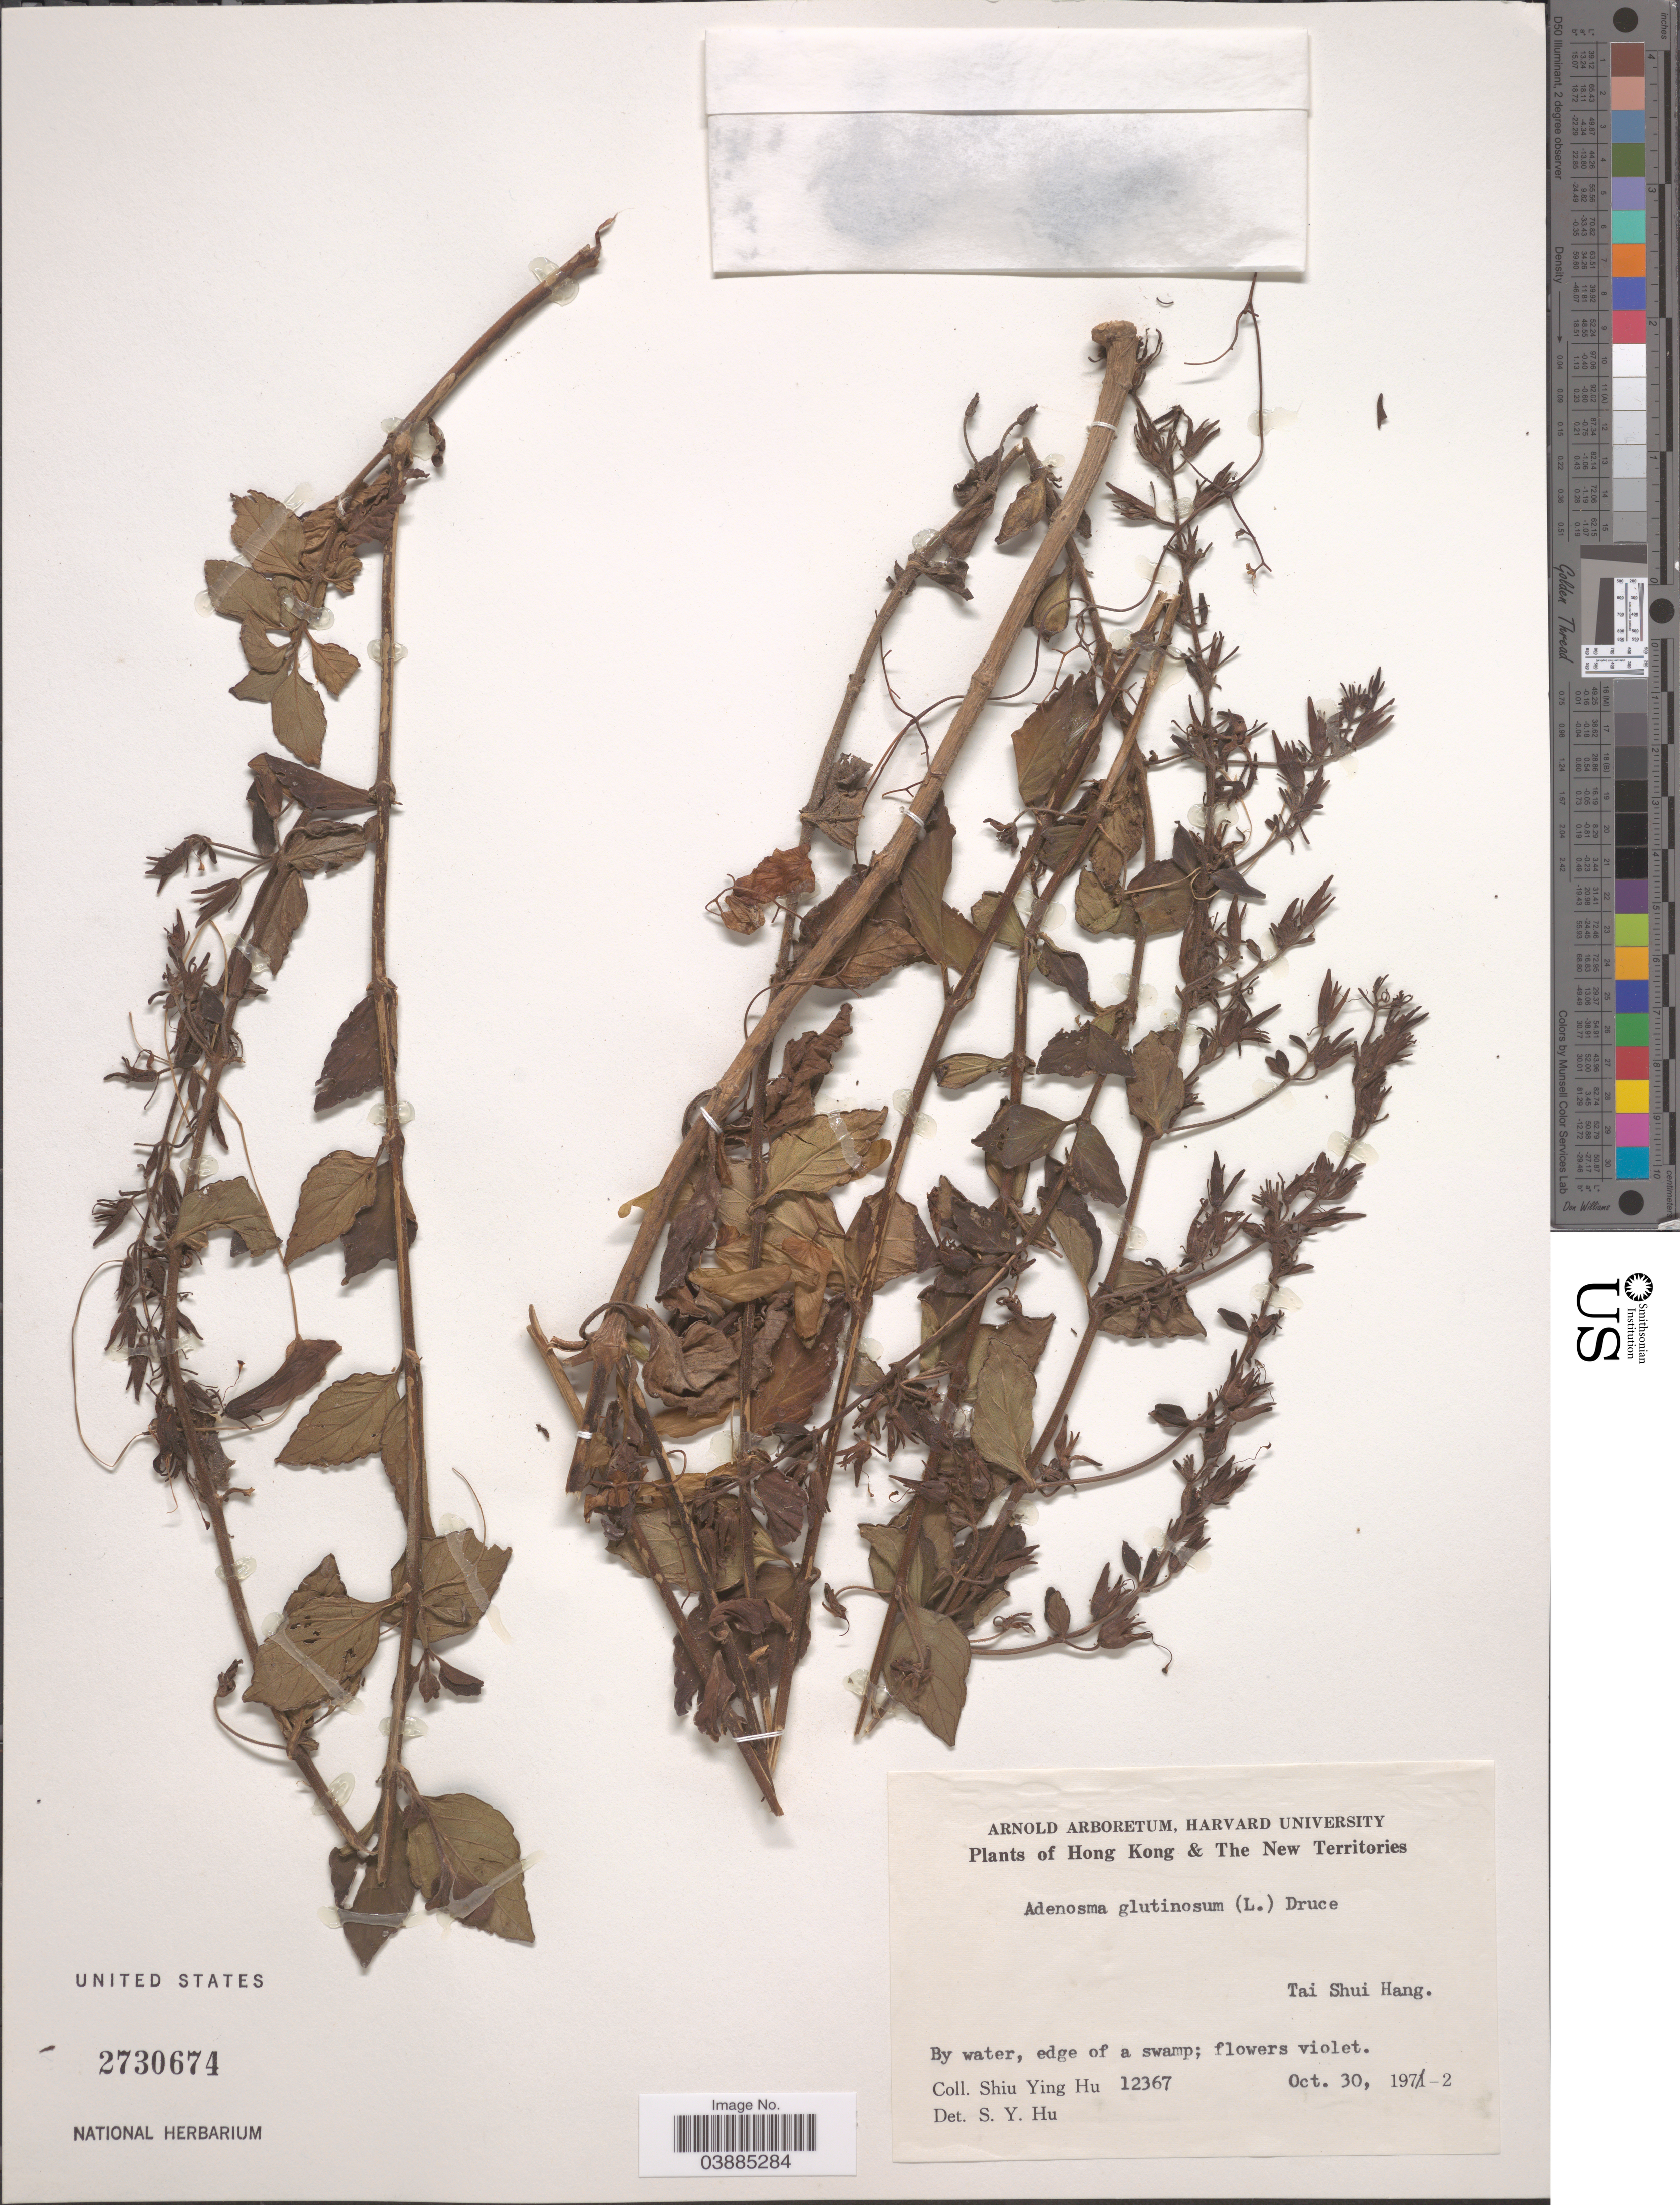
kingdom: Plantae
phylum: Tracheophyta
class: Magnoliopsida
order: Lamiales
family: Plantaginaceae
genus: Adenosma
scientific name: Adenosma glutinosum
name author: (L.) Druce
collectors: S. Y. Hu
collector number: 12367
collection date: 1972-10-30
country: China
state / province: Hong Kong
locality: The New Territories. Tai Shui Hang.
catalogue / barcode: US 2730674